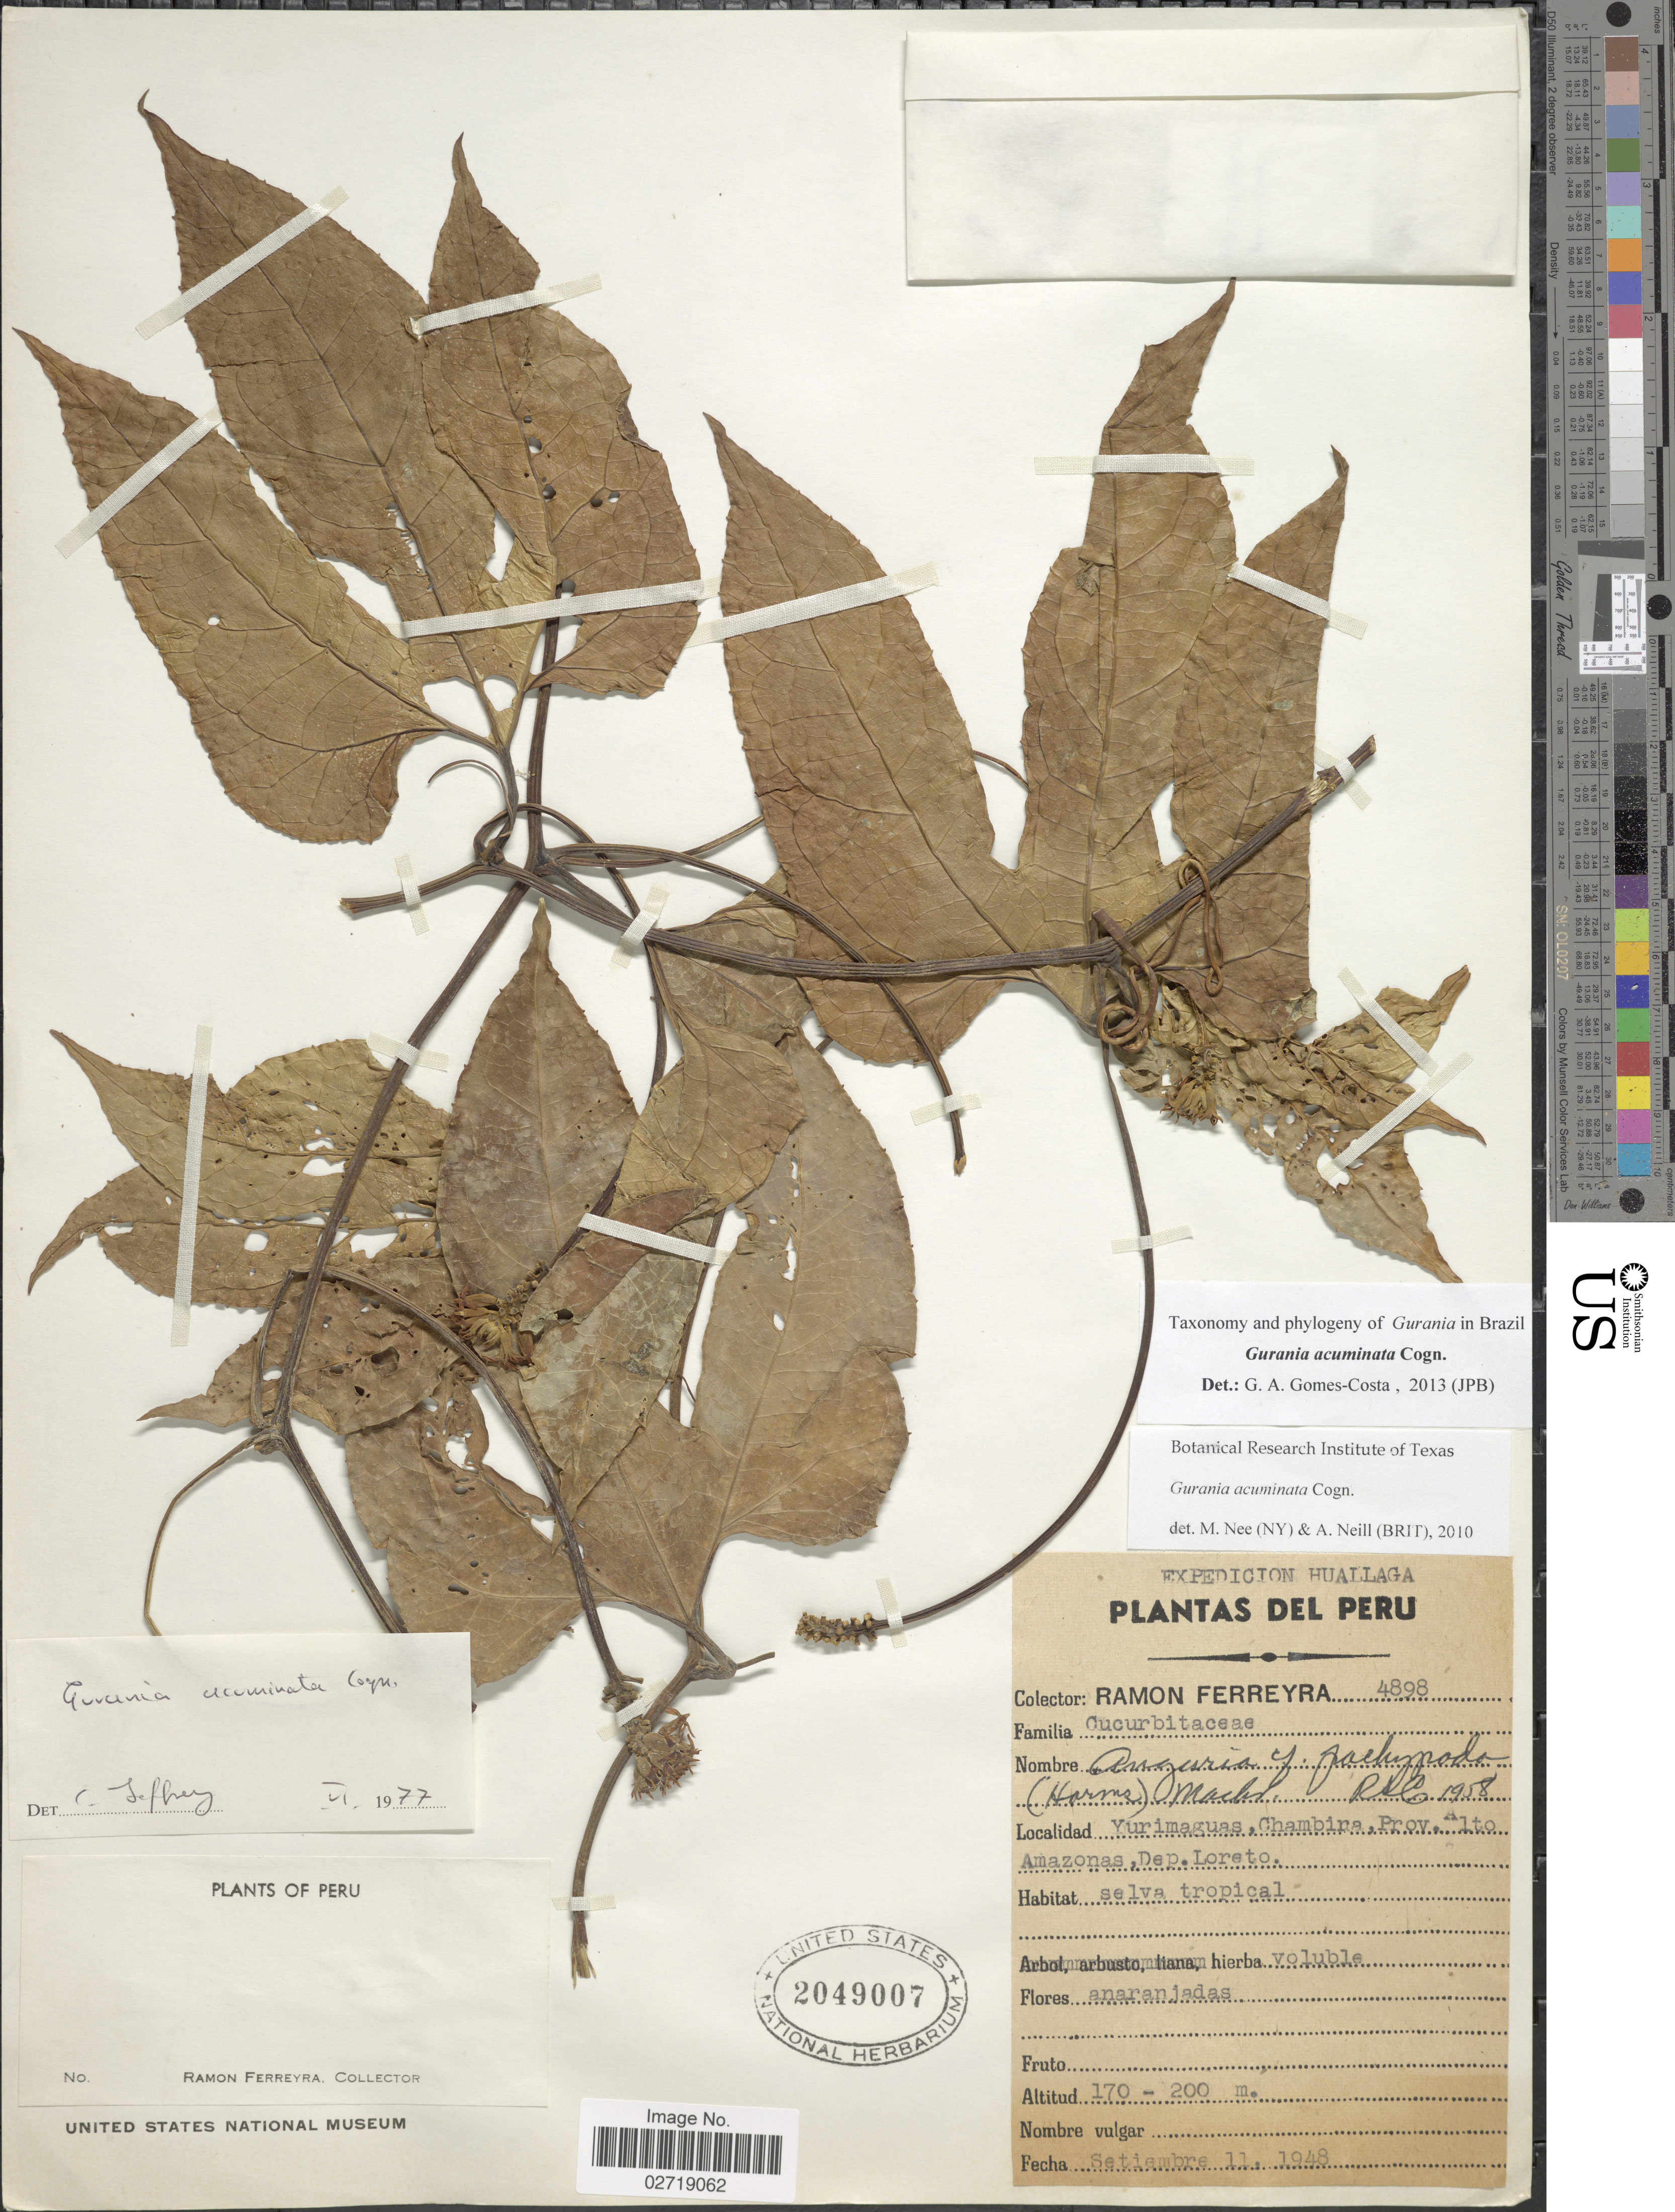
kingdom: Plantae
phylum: Tracheophyta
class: Magnoliopsida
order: Cucurbitales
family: Cucurbitaceae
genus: Gurania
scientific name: Gurania acuminata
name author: Cogn.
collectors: R. A. Ferreyra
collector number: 4898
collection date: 1948-09-11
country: Peru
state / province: Loreto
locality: Yurimaguas, Chambira, Prov. Alto Amazonas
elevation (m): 170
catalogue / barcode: US 2049007